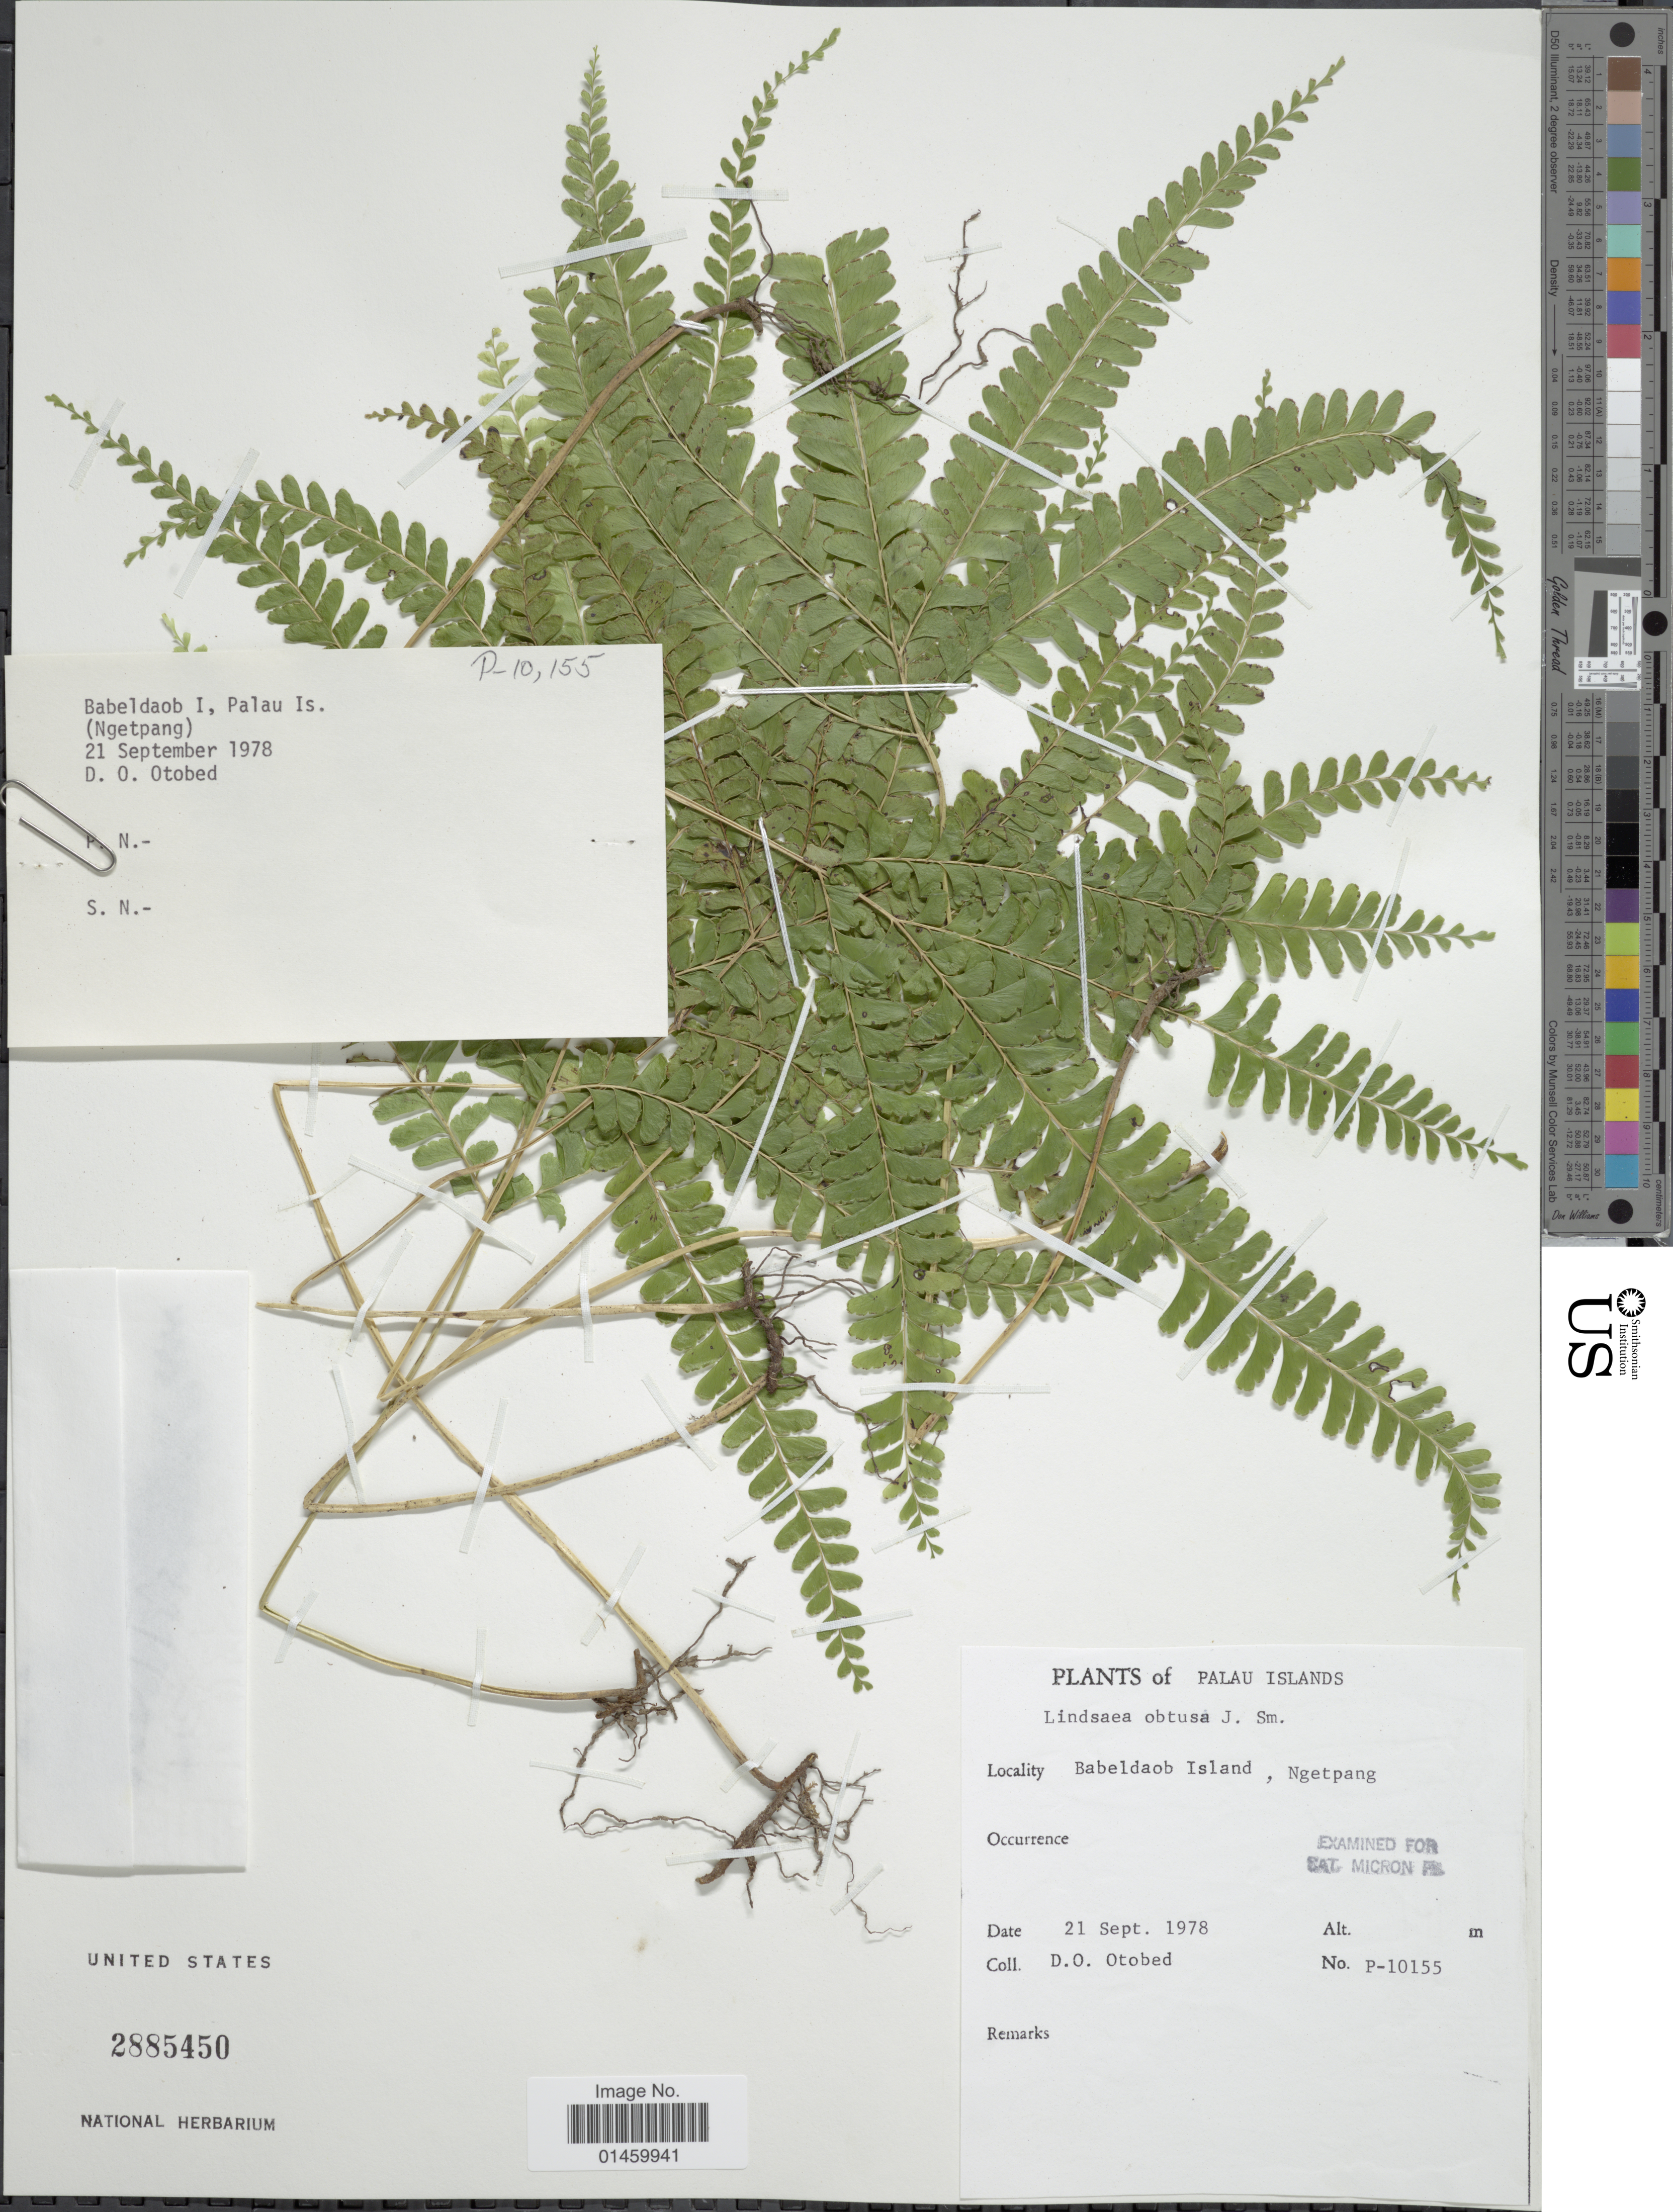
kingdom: Plantae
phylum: Tracheophyta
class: Polypodiopsida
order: Polypodiales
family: Lindsaeaceae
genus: Lindsaea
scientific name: Lindsaea obtusa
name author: J. Sm. ex Hook.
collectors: D. O. Otobed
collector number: P-10155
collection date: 1978-09-21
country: Palau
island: Babeldaob [Babelthuap]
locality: Palau Islands. Babeldaob Island, Ngetpang.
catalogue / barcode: US 2885450